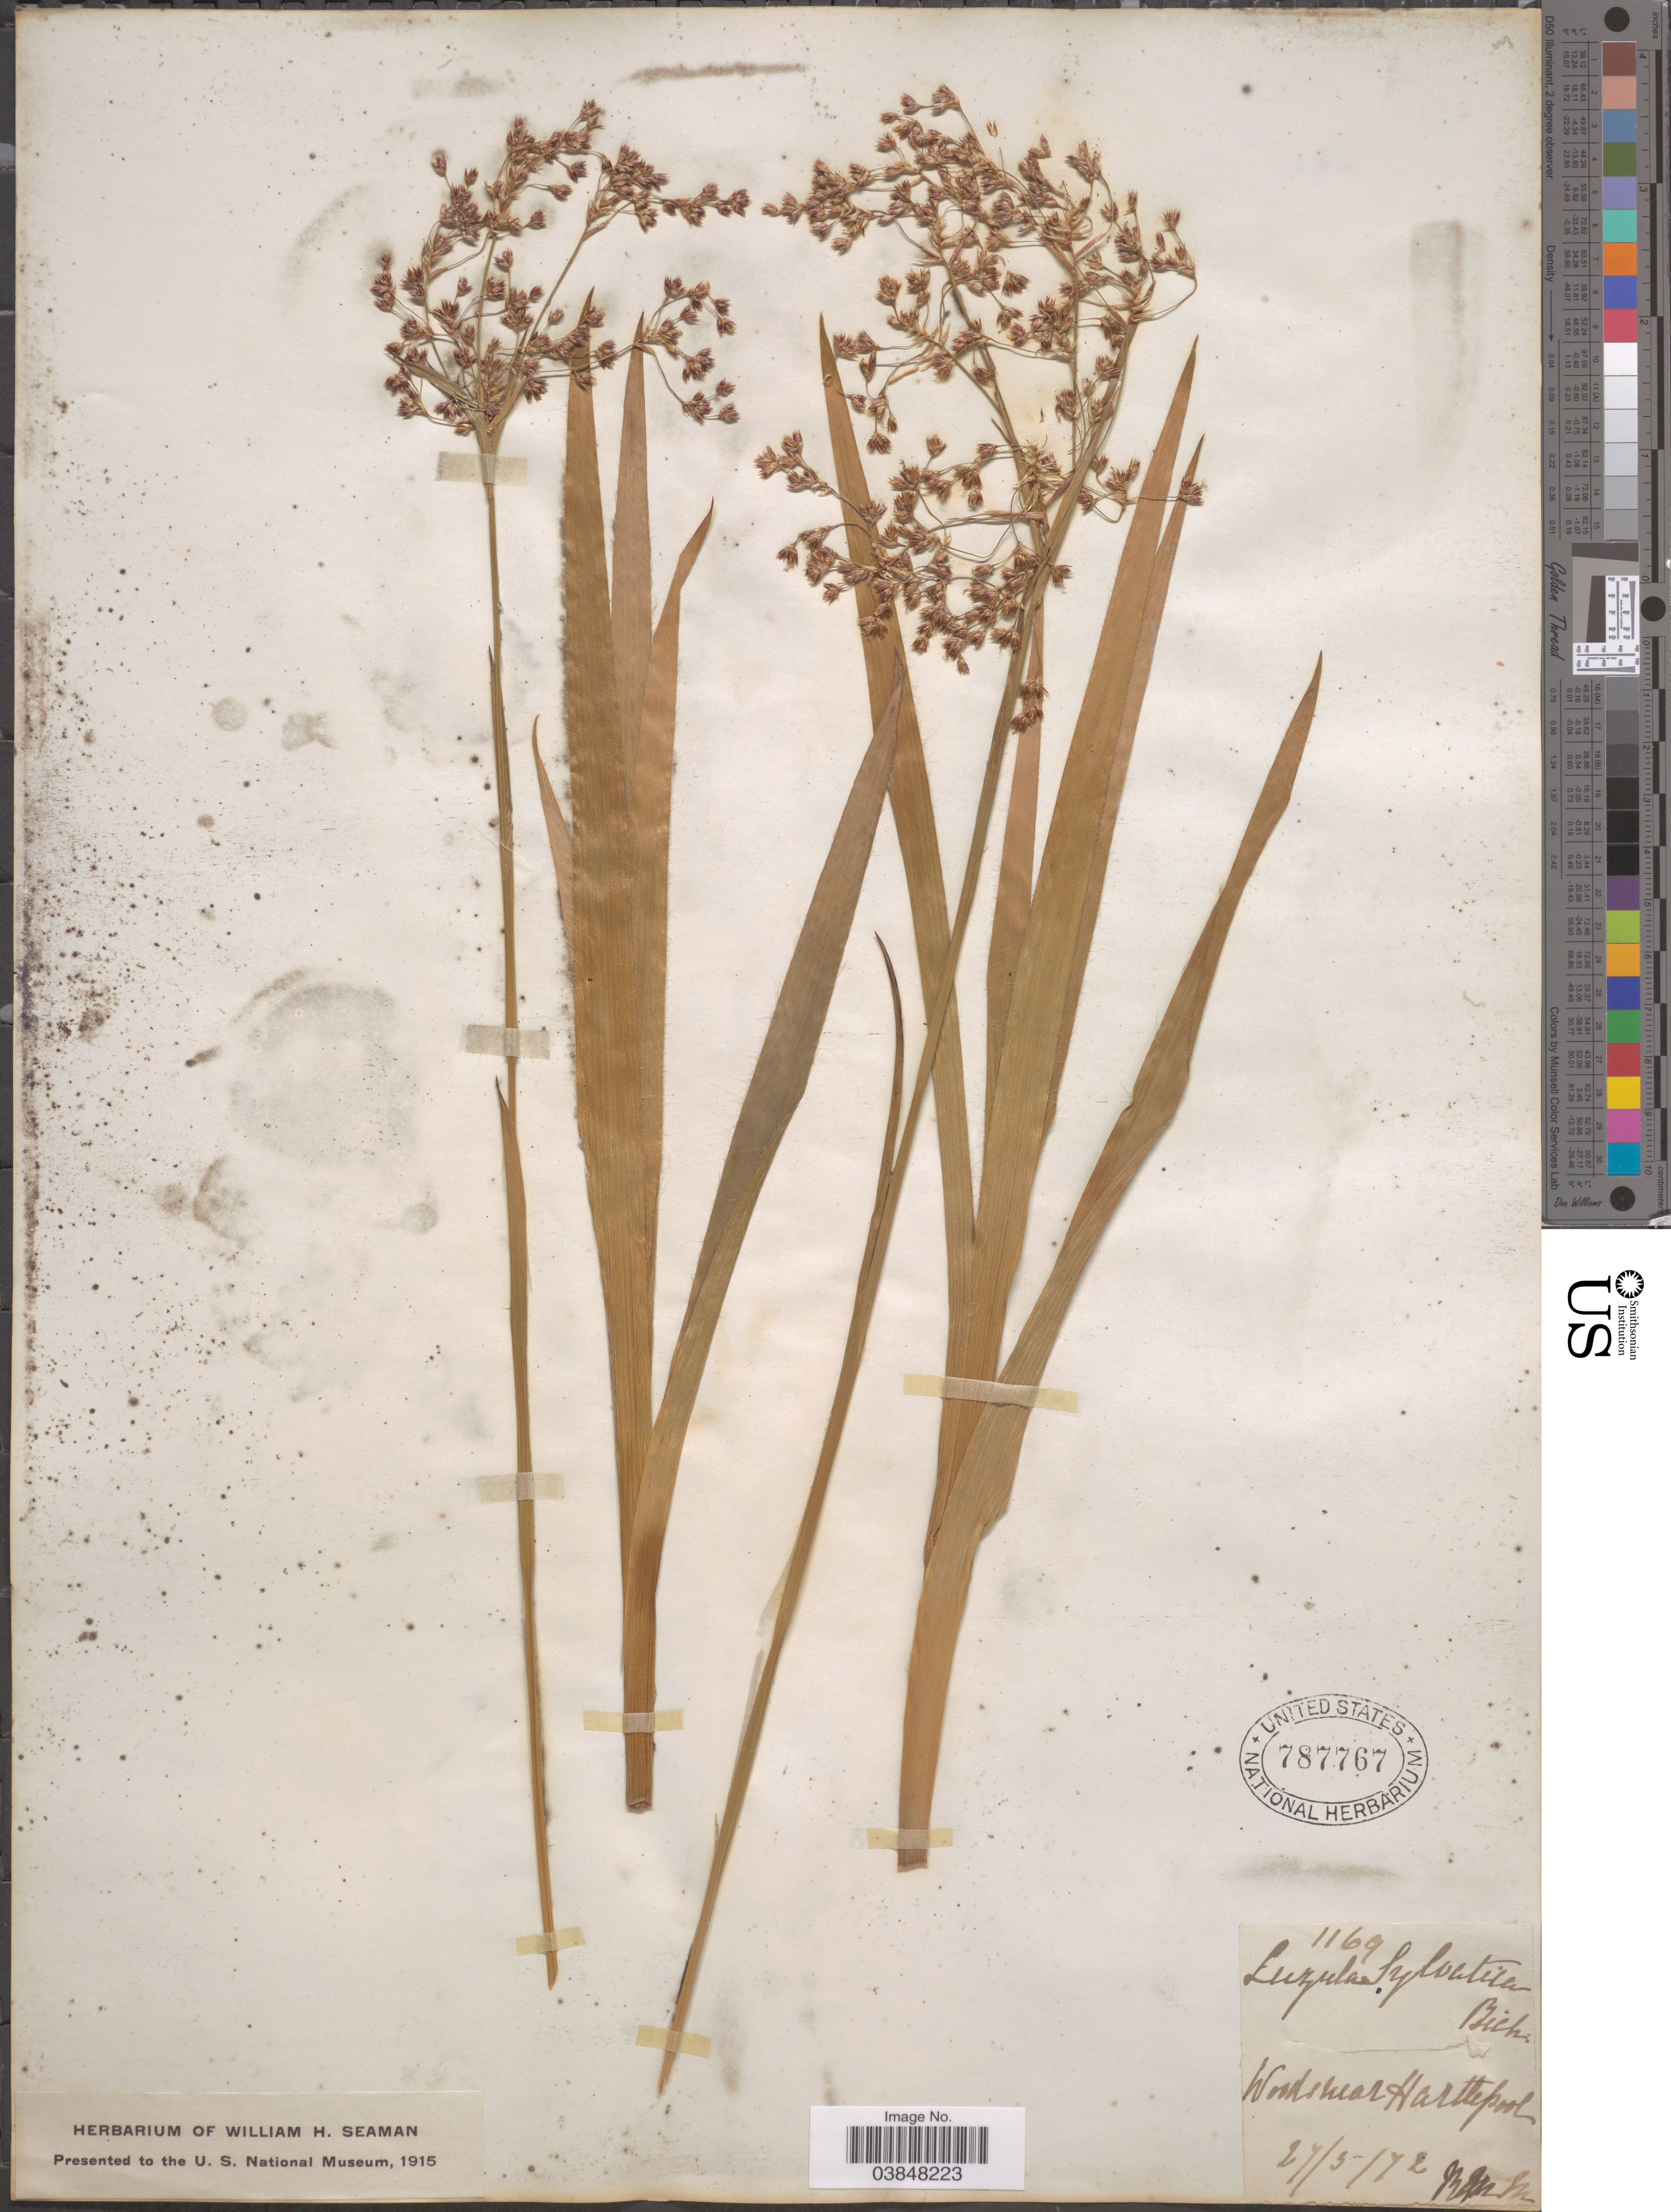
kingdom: Plantae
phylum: Tracheophyta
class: Liliopsida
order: Poales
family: Juncaceae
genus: Luzula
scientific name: Luzula sylvatica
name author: (Huds.) Gaudin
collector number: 1169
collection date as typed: Transcribed d/m/y: 27/5/72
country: United Kingdom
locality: Woods near Hartlepool.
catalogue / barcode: US 787767